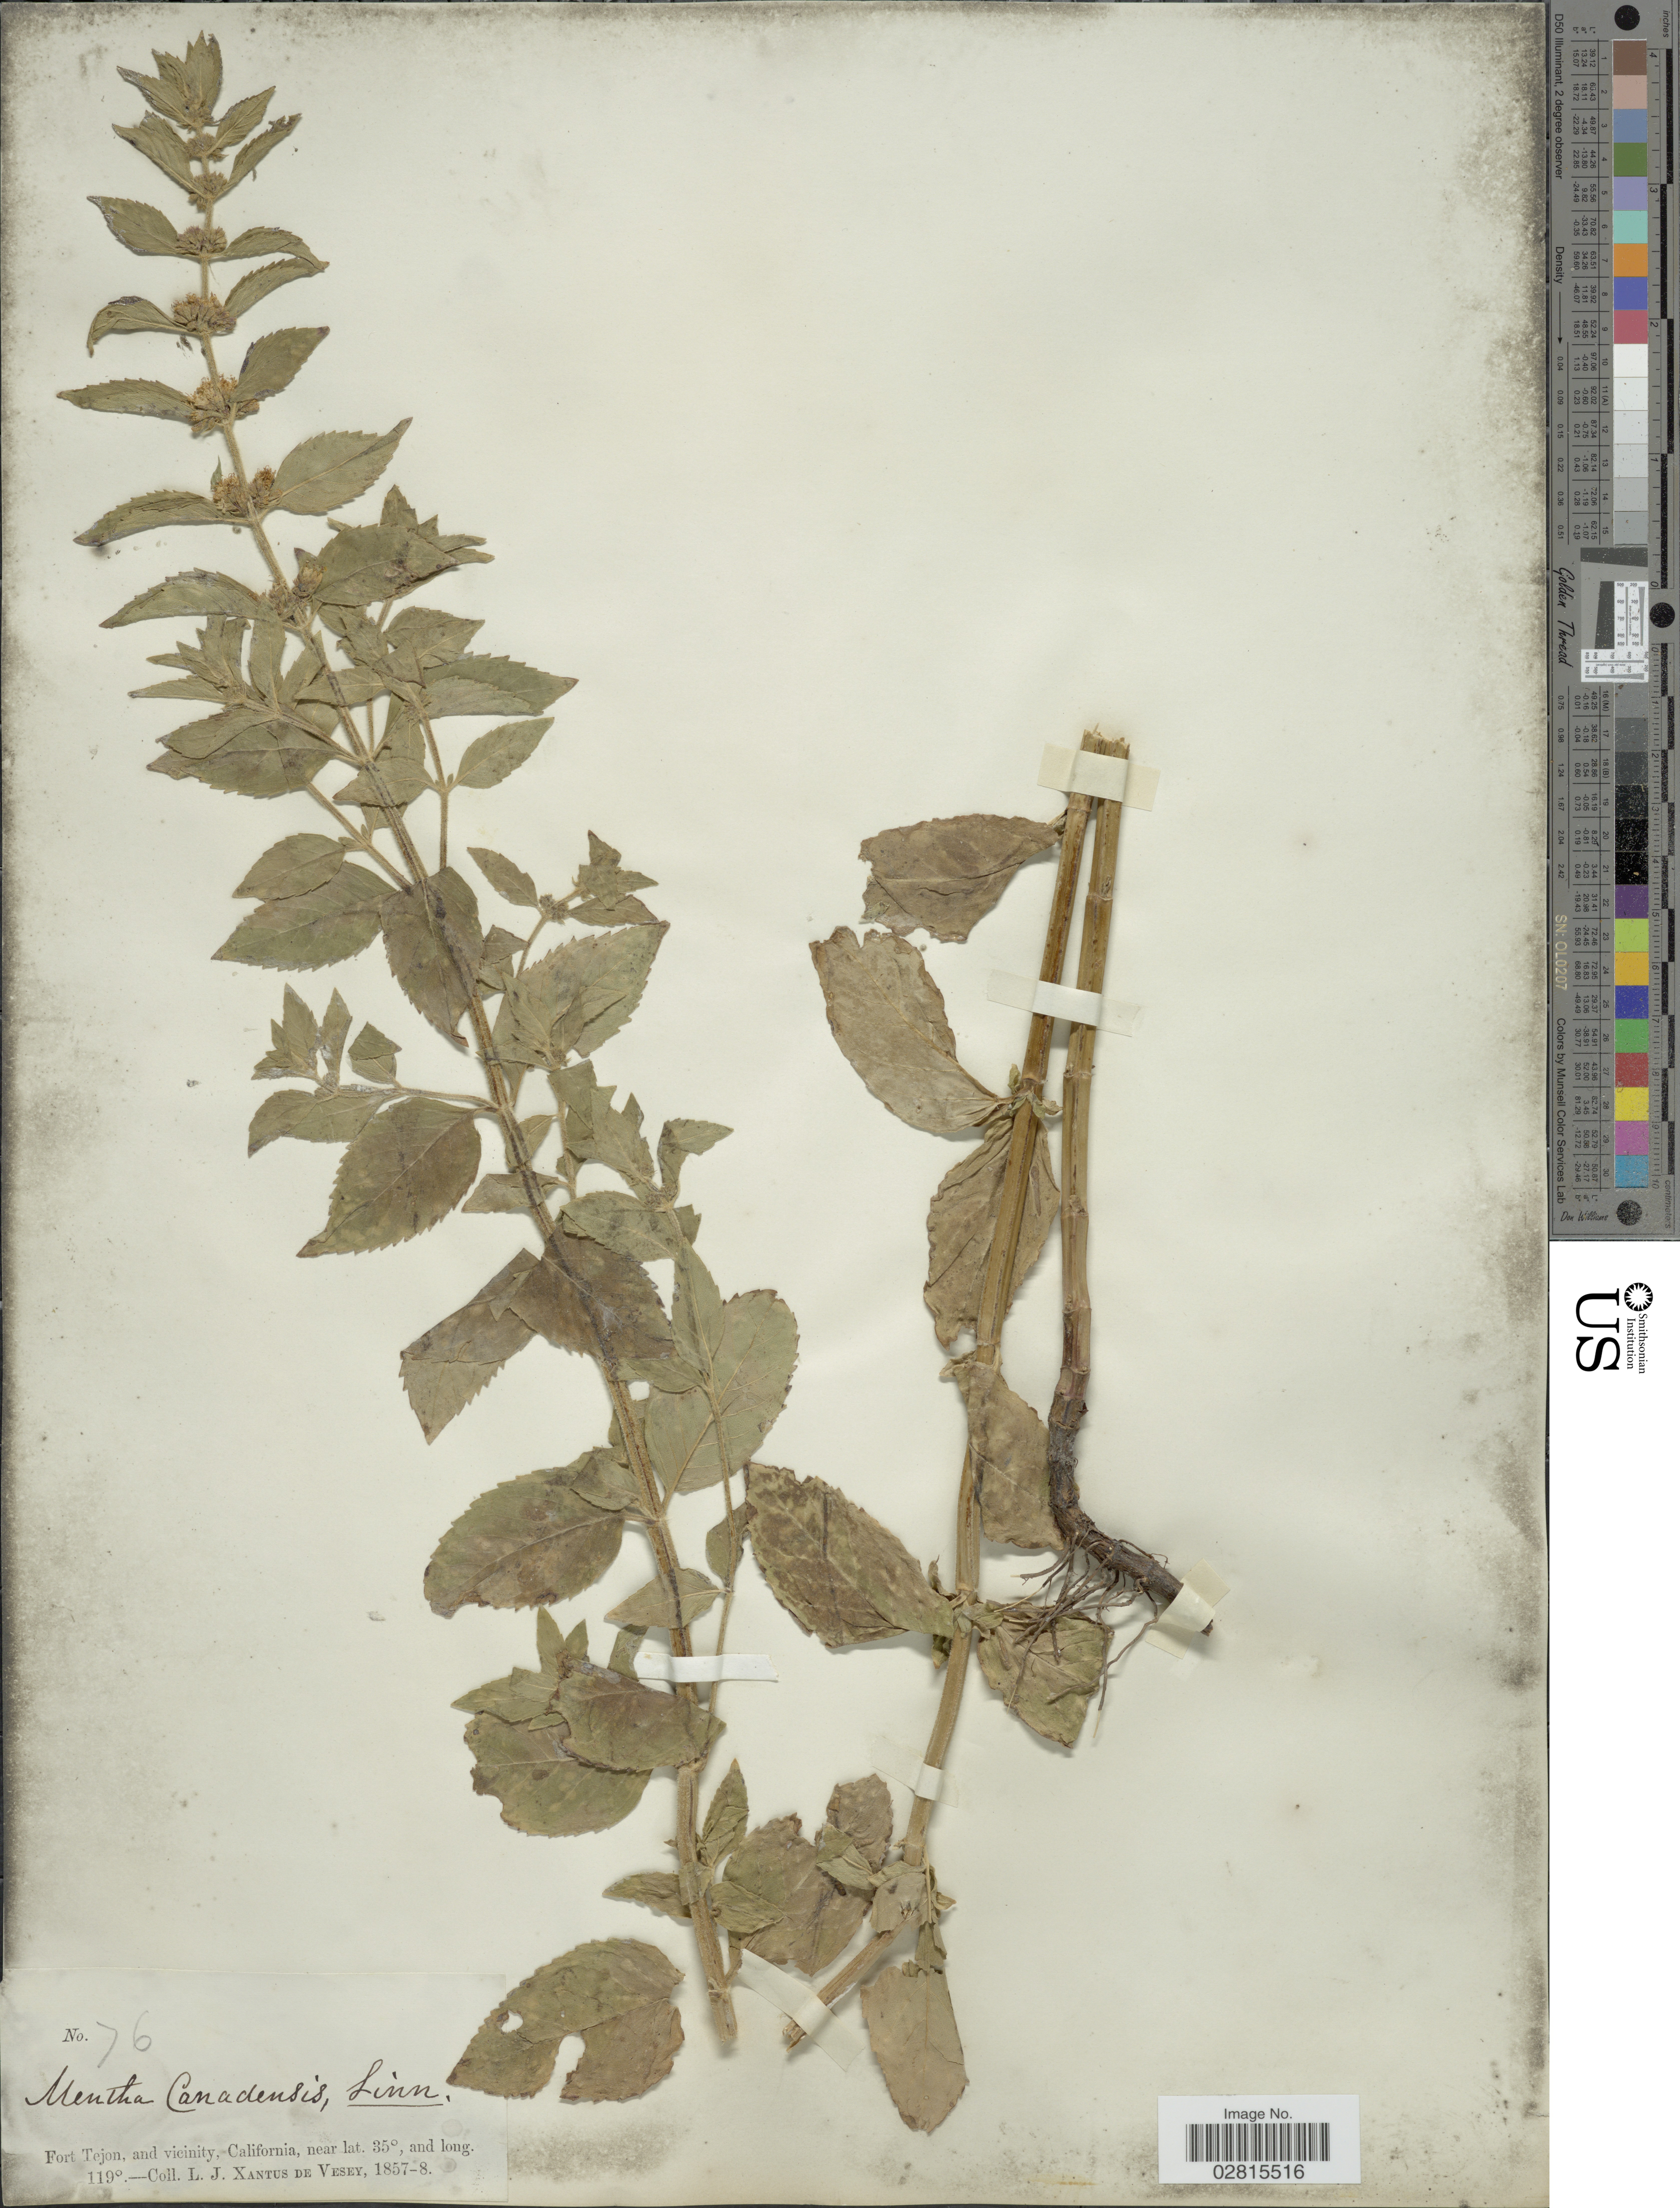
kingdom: Plantae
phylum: Tracheophyta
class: Magnoliopsida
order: Lamiales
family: Lamiaceae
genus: Mentha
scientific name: Mentha canadensis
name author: L.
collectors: L. Xantus de Vesey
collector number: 76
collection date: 1857/1858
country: United States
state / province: California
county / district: Kern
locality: Fort Tejon, and vicinity.